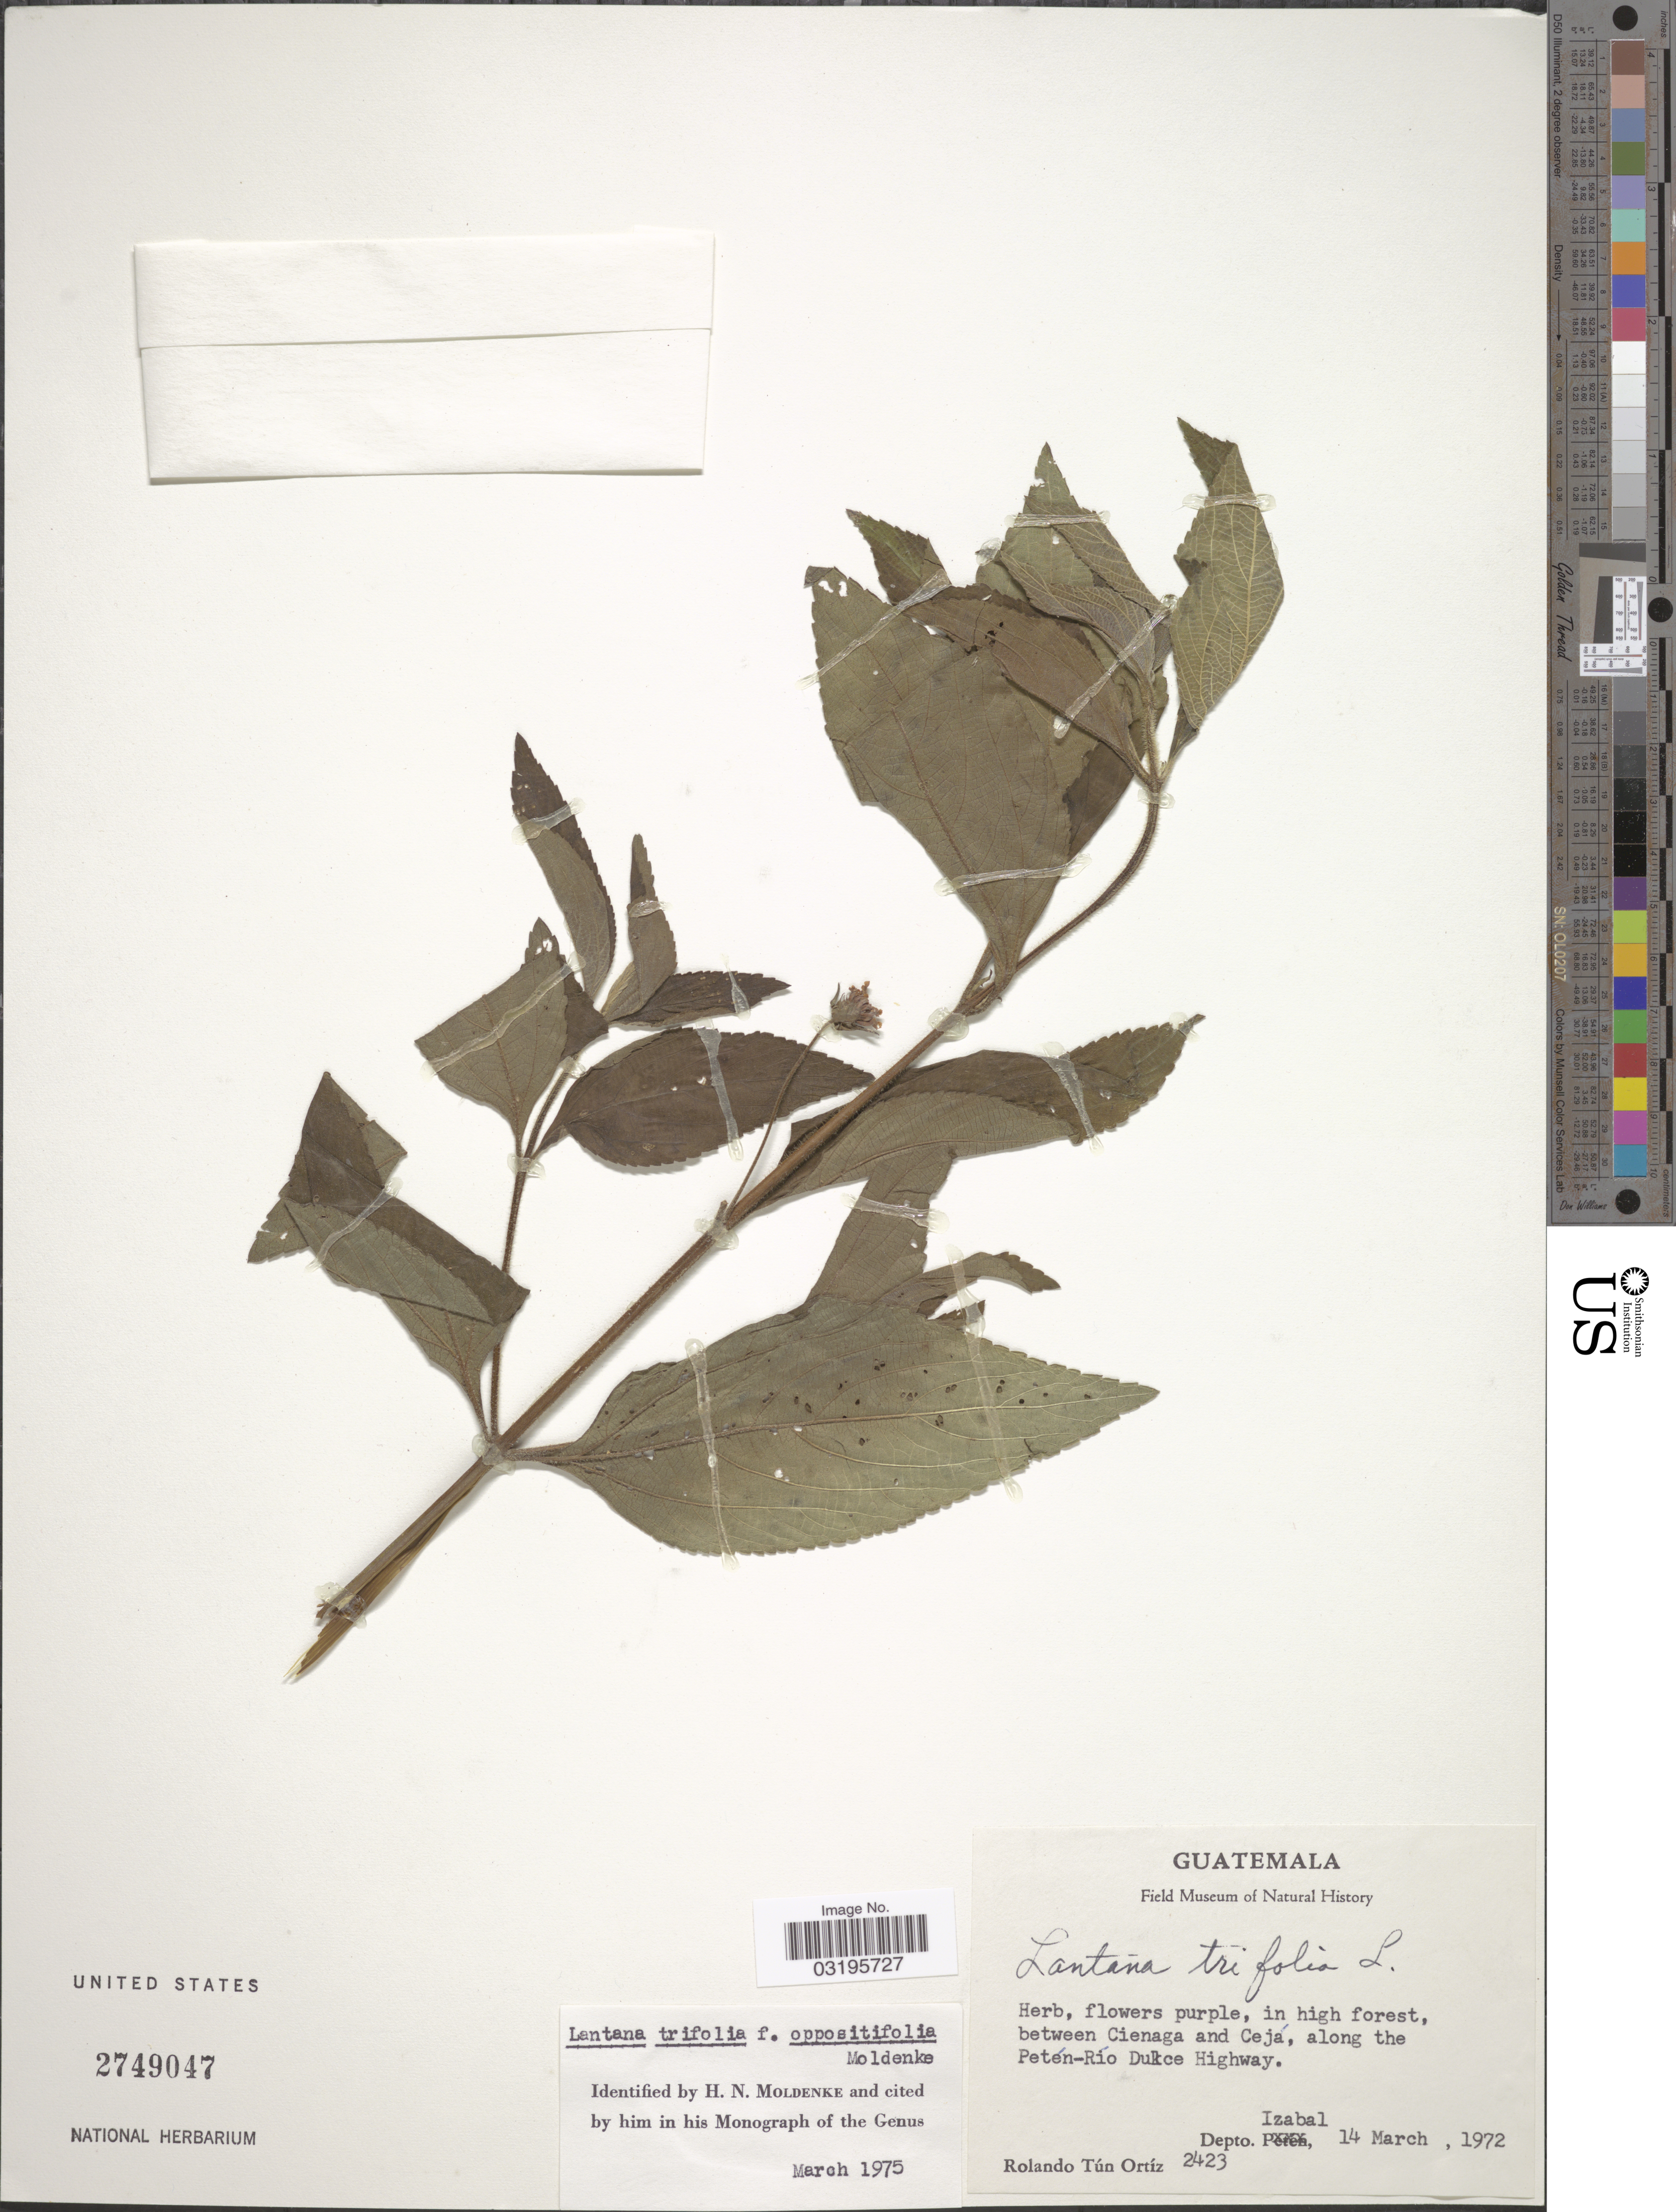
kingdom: Plantae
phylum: Tracheophyta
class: Magnoliopsida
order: Lamiales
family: Verbenaceae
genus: Lantana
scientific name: Lantana trifolia f. oppositifolia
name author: Moldenke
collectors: R. T. Ortíz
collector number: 2423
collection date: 1972-03-14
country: Guatemala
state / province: Izabal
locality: Between Cienaga and Cejá, along the Petén-Río Dulce Highway. Depto. Izabal.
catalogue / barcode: US 2749047